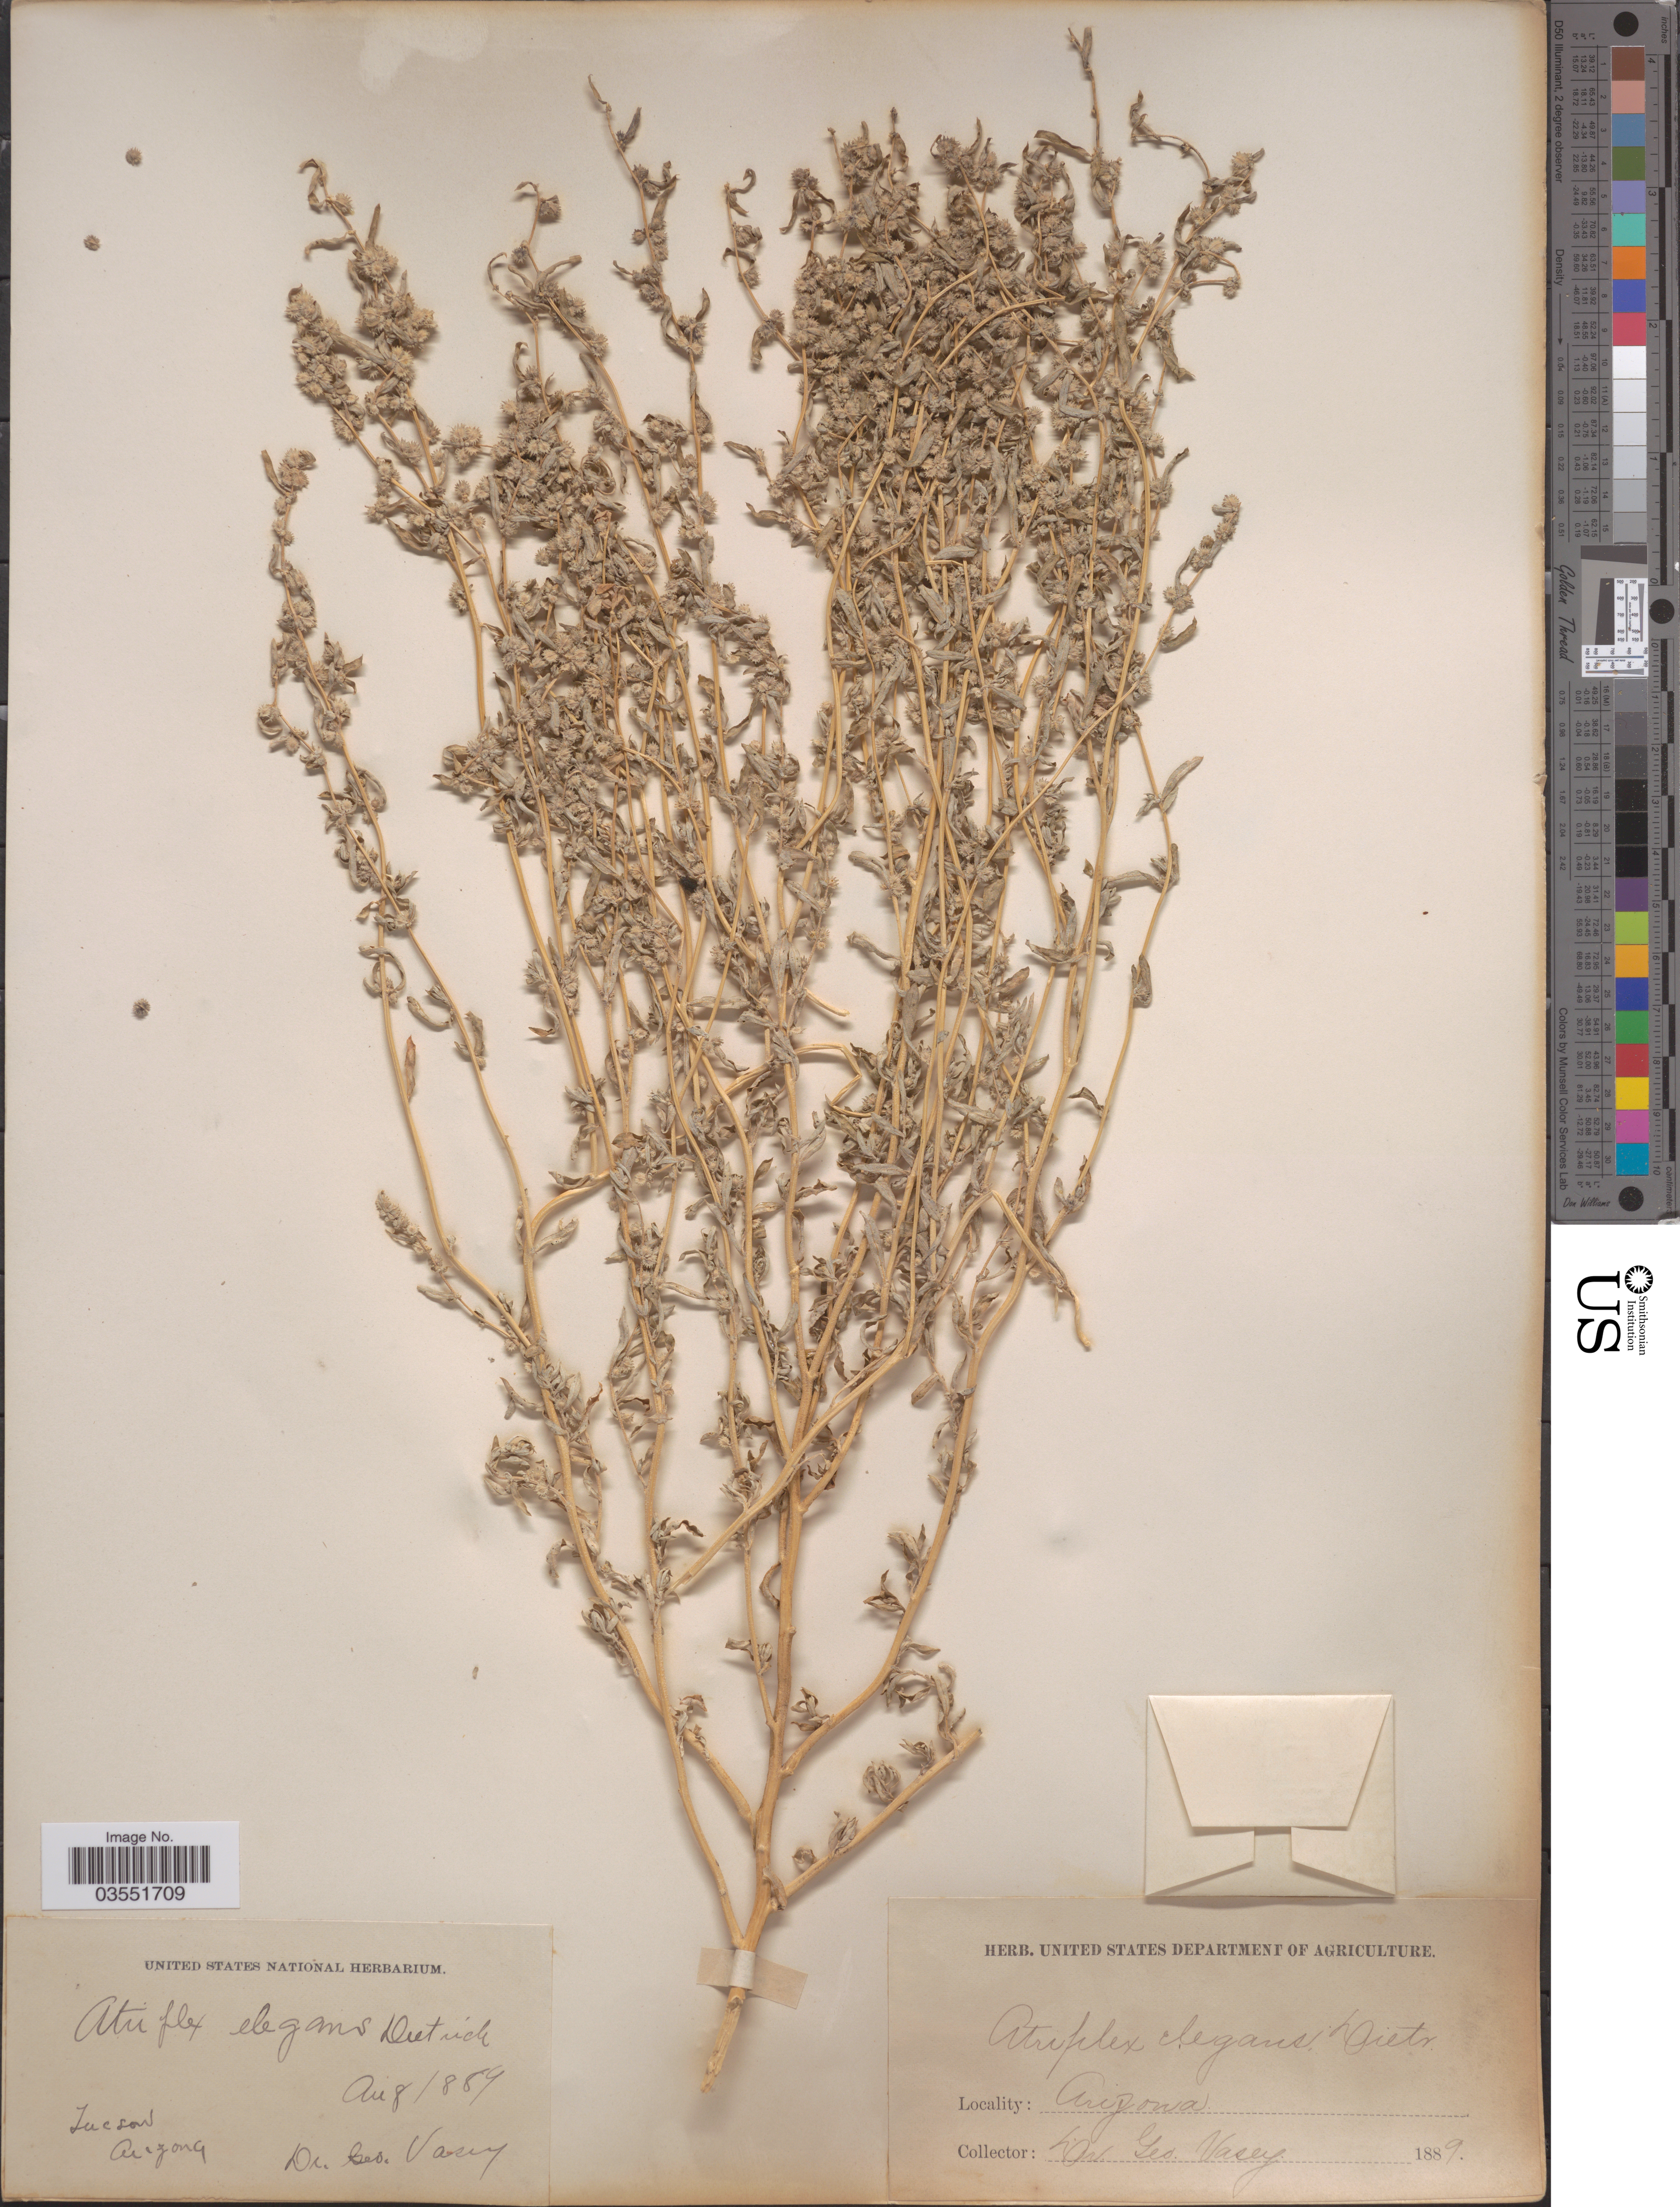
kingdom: Plantae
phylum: Tracheophyta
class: Magnoliopsida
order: Caryophyllales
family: Amaranthaceae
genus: Atriplex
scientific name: Atriplex elegans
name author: (Moq.) D. Dietr.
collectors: G. Vasey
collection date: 1889-08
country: United States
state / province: Arizona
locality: Tucson.